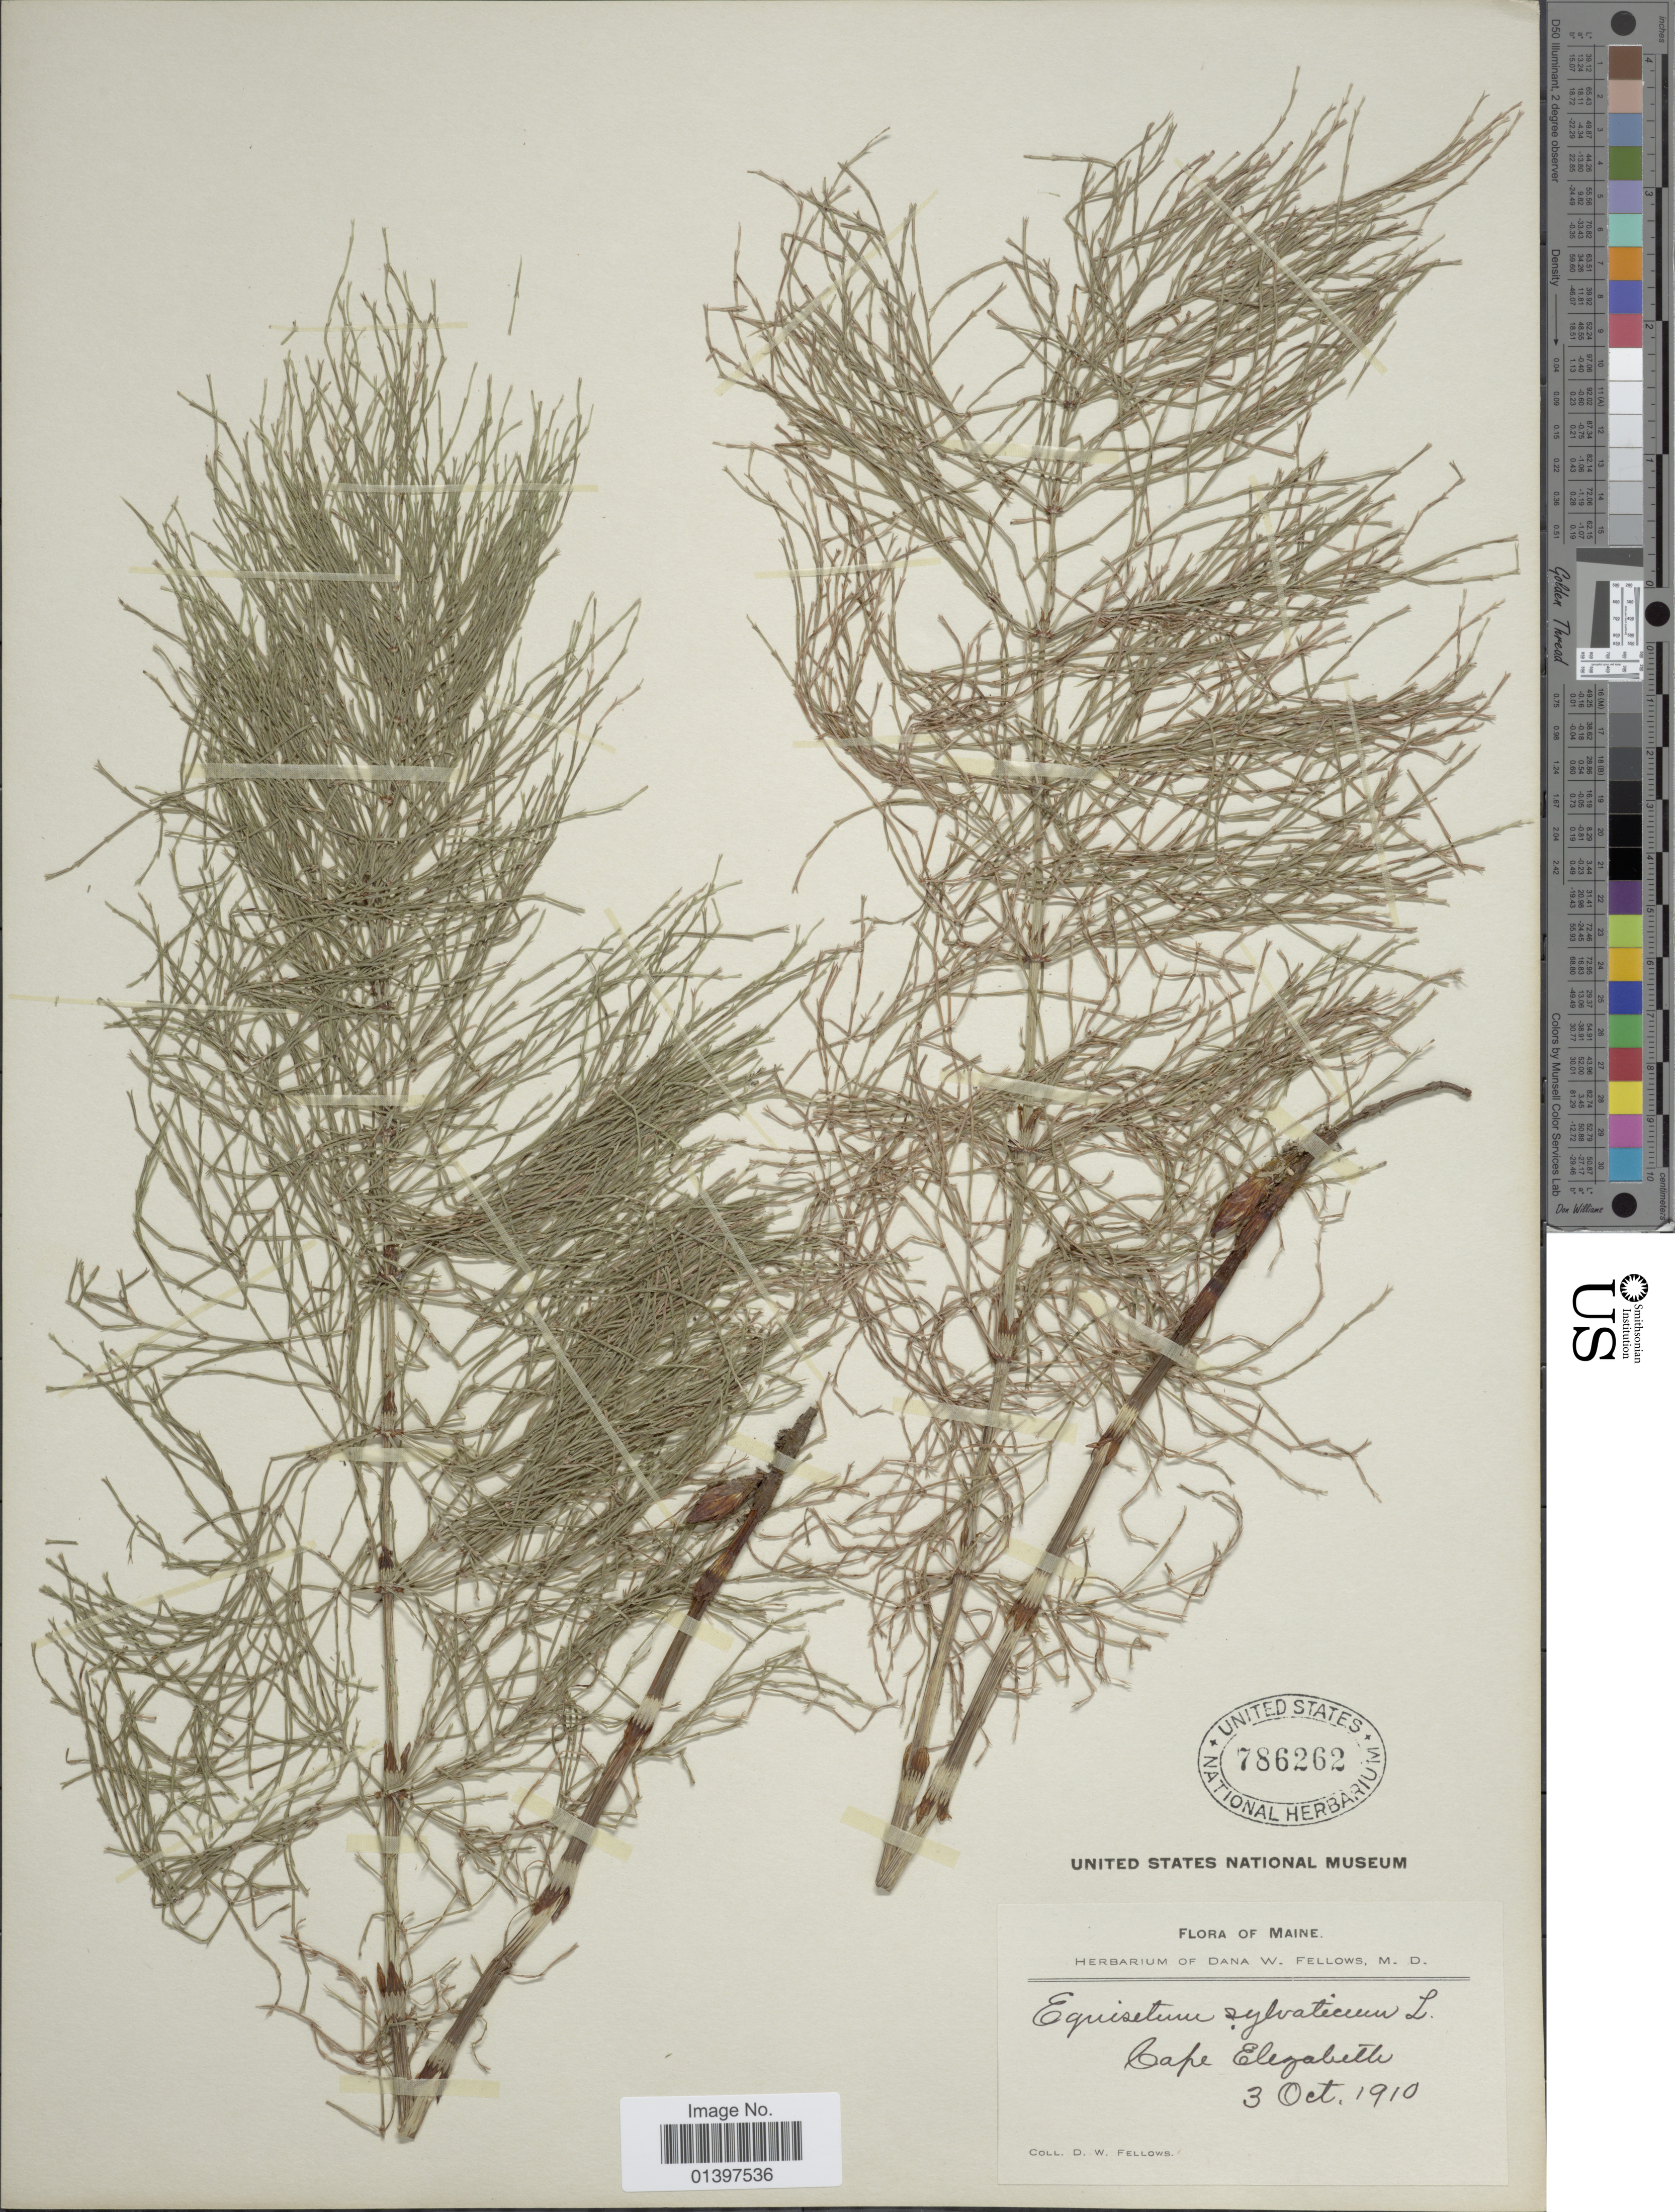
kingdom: Plantae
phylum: Tracheophyta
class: Polypodiopsida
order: Equisetales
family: Equisetaceae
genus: Equisetum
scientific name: Equisetum sylvaticum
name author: L.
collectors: D. W. Fellows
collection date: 1910-10-03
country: United States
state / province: Maine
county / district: Cumberland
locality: Cape Elizabeth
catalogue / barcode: US 786262